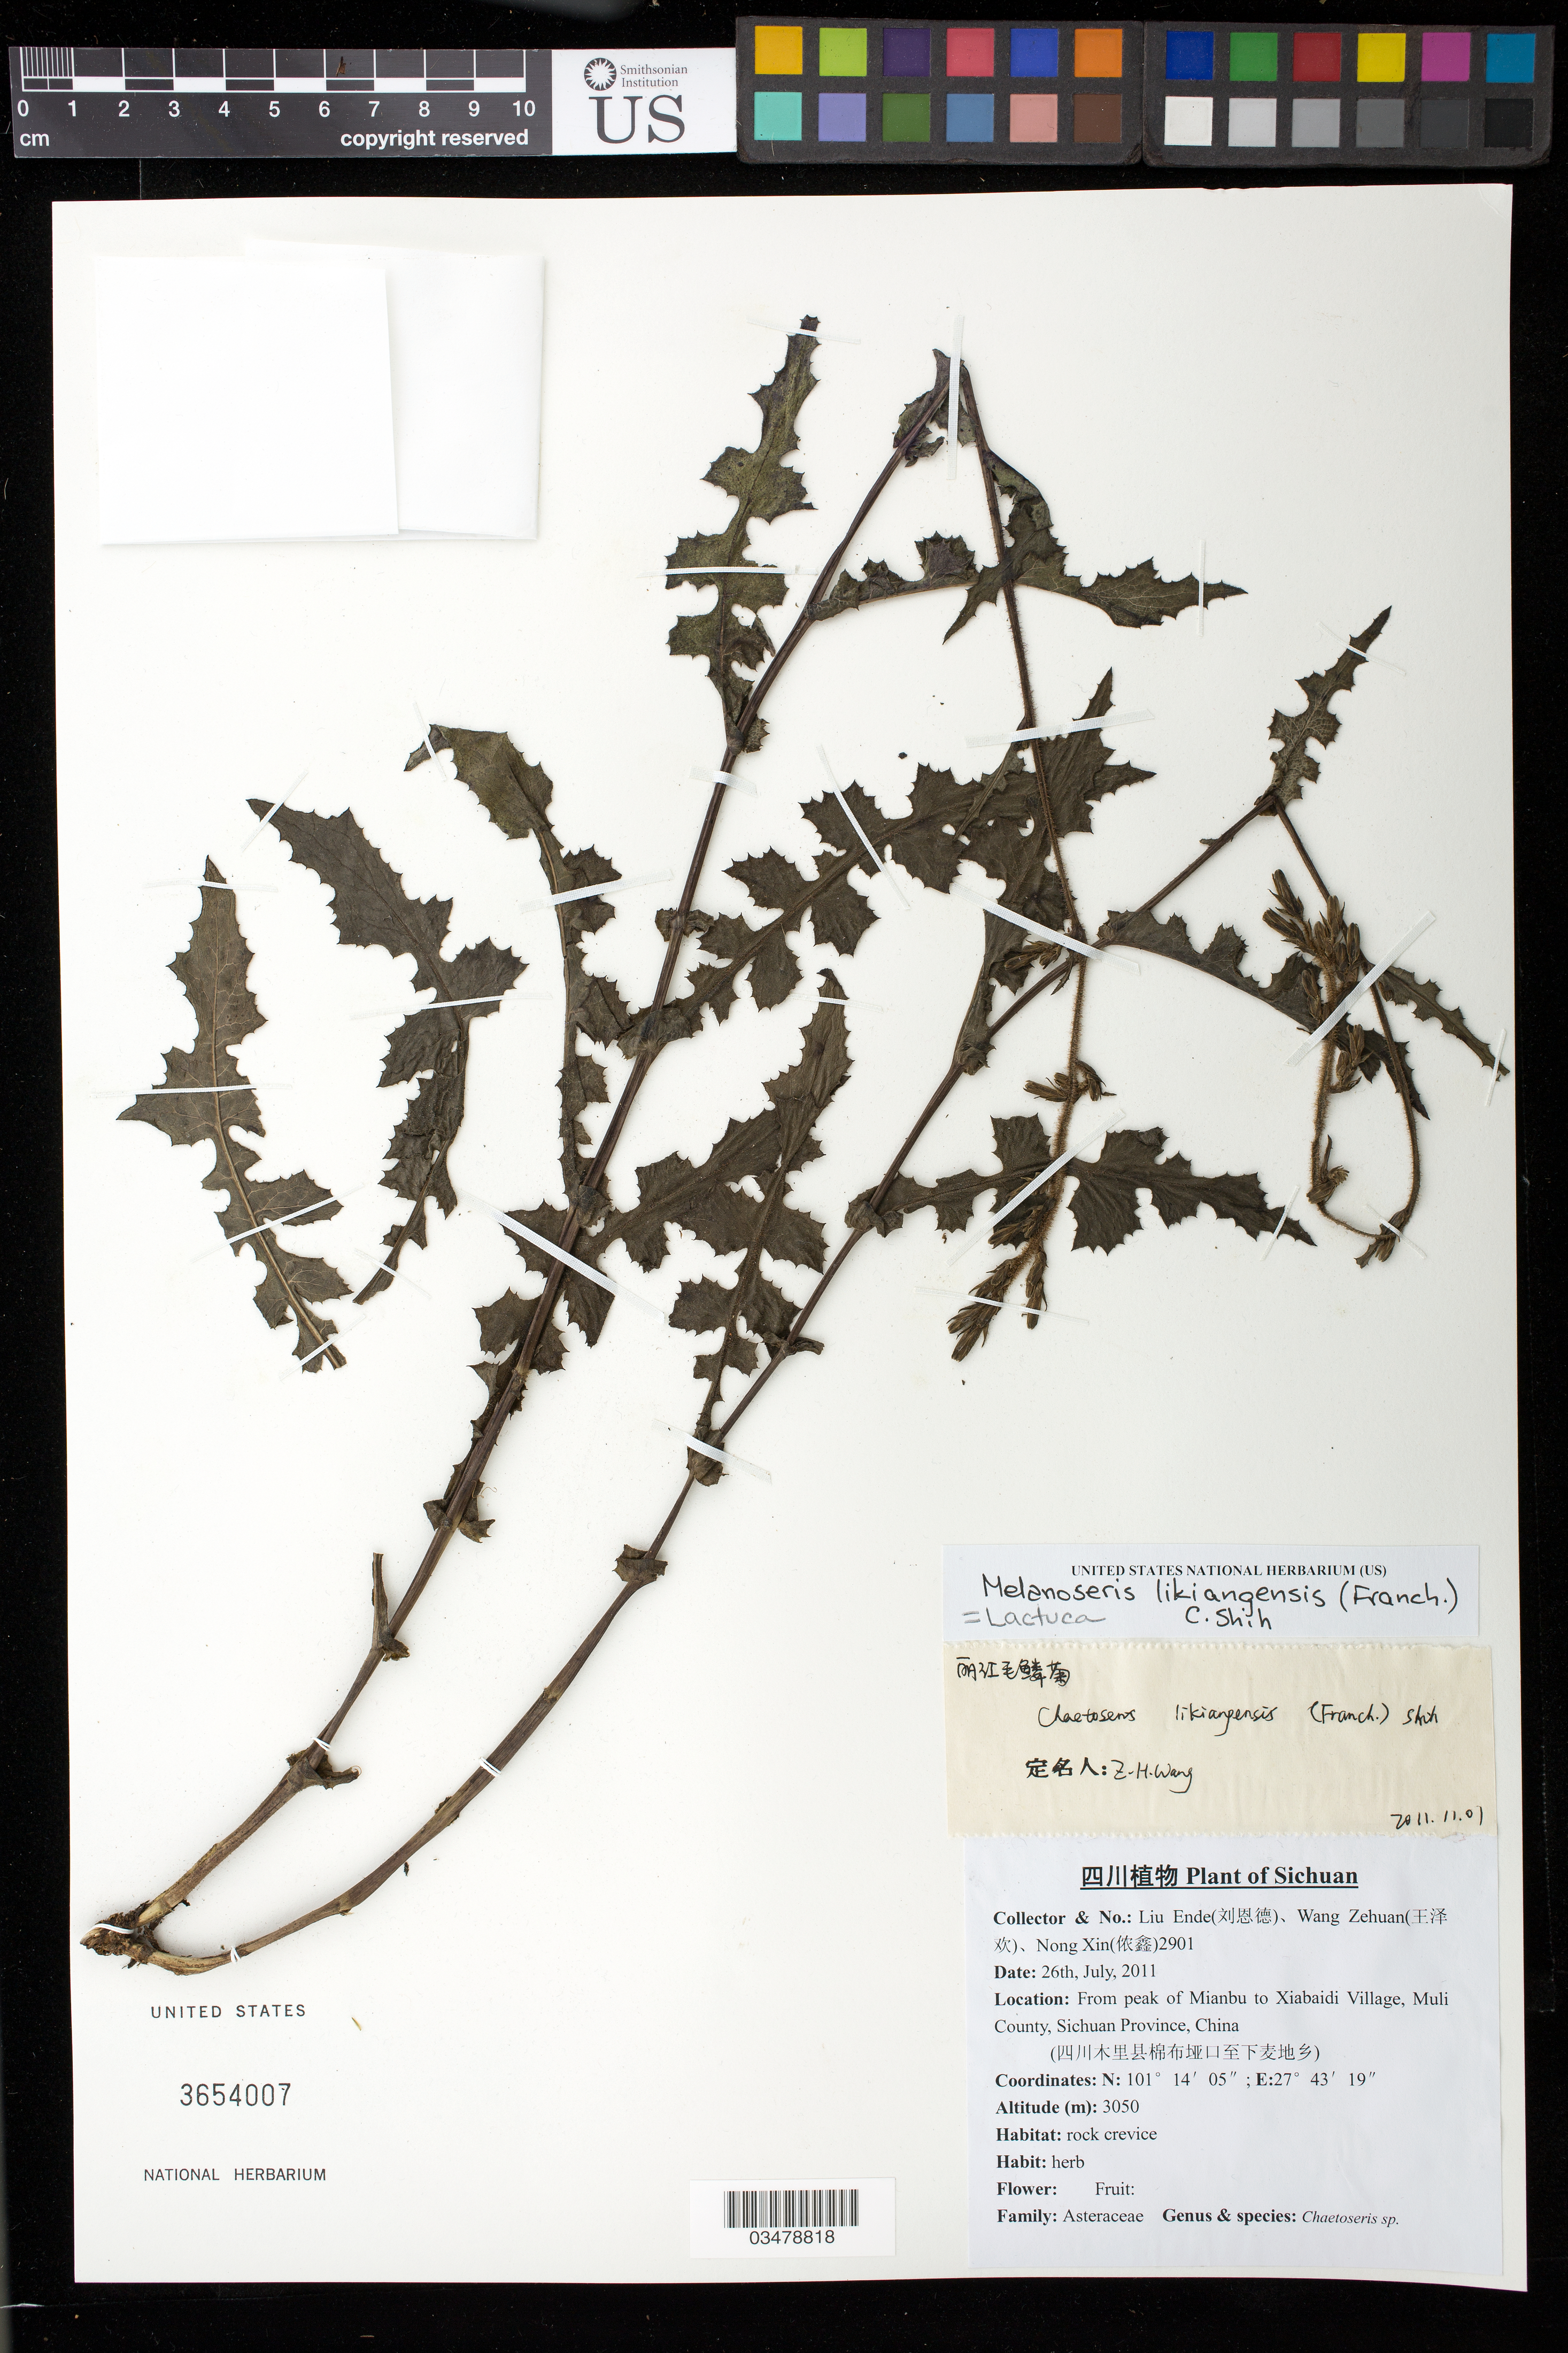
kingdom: Plantae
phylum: Tracheophyta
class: Magnoliopsida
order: Asterales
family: Asteraceae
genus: Chaetoseris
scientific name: Chaetoseris likiangensis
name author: (Franch.) C. Shih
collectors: L. Ende, W. Zehuan & N. Xin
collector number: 2901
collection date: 2011-07-26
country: China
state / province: Sichuan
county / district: Muli County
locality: from peak of Mianbu to Xiabaidi Village.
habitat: Rock crevice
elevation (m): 3050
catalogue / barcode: US 3654007